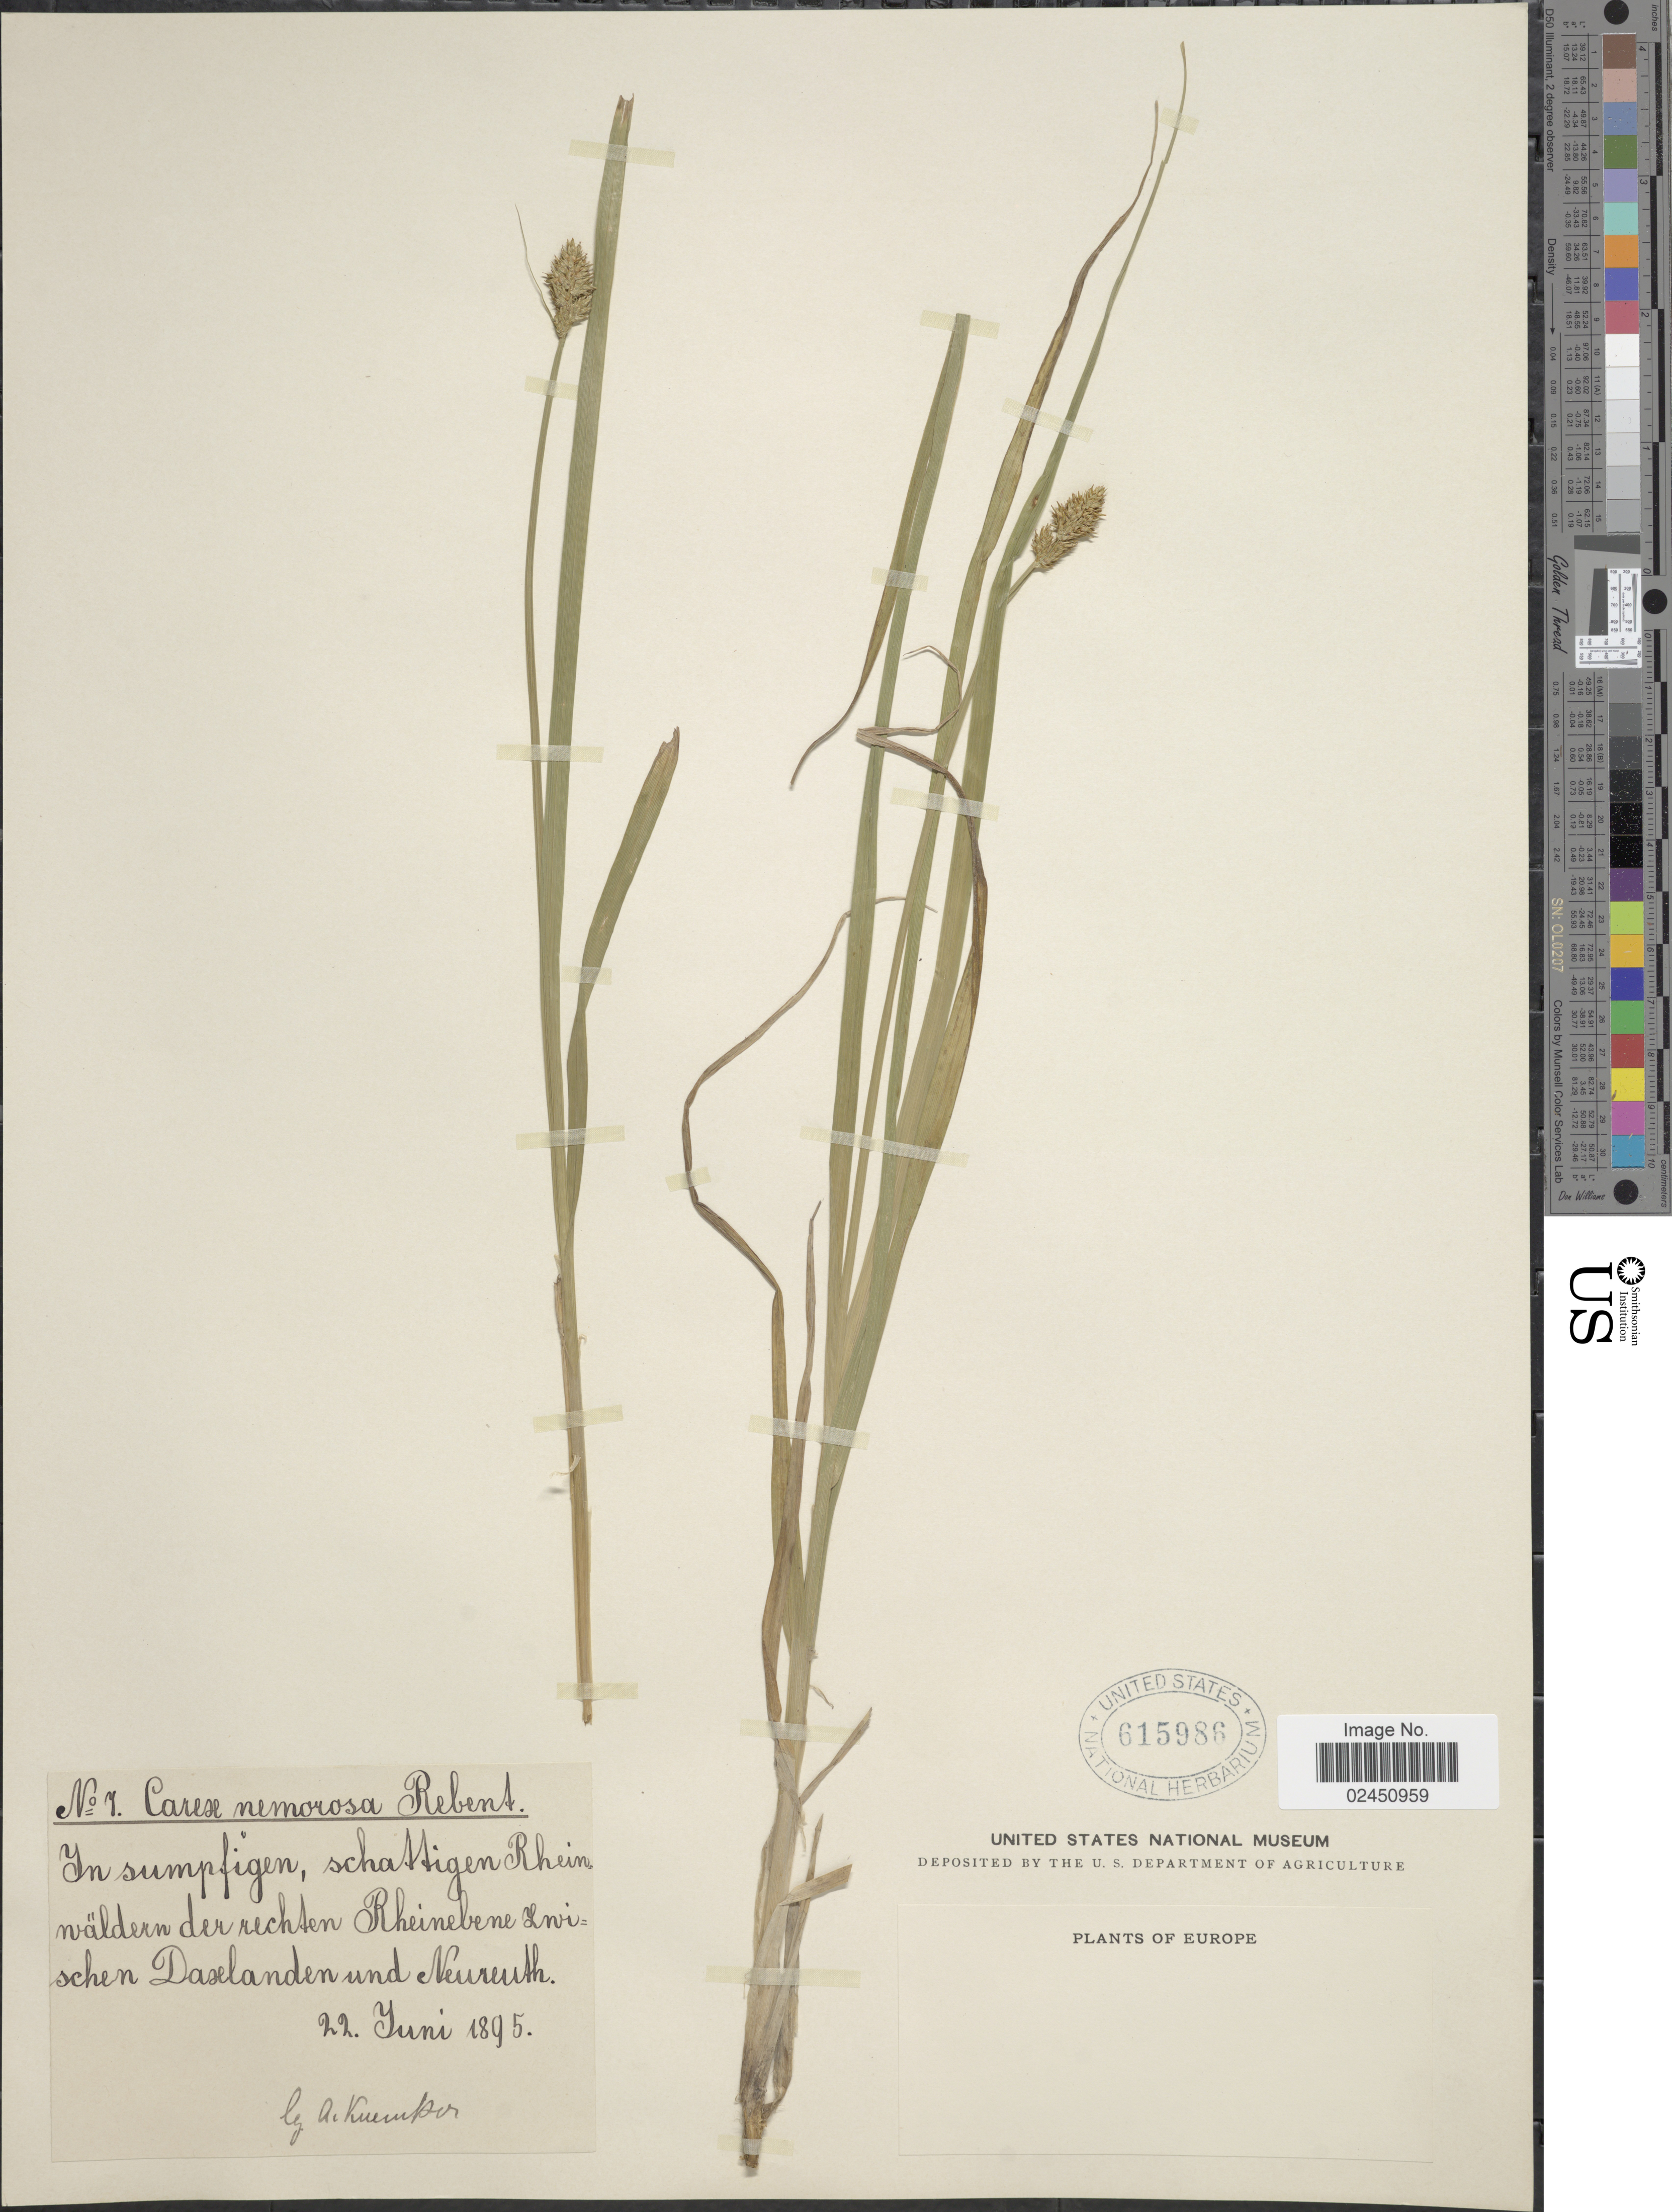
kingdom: Plantae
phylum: Tracheophyta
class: Liliopsida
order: Poales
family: Cyperaceae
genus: Carex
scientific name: Carex otrubae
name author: Podp.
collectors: A. Kneucker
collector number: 7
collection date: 1895-06-22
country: Germany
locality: In sumpfigen, schattigen Rhein waldern der rechten Rheinebene Zovischen Daselanden und Neureuth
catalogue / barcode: US 615986